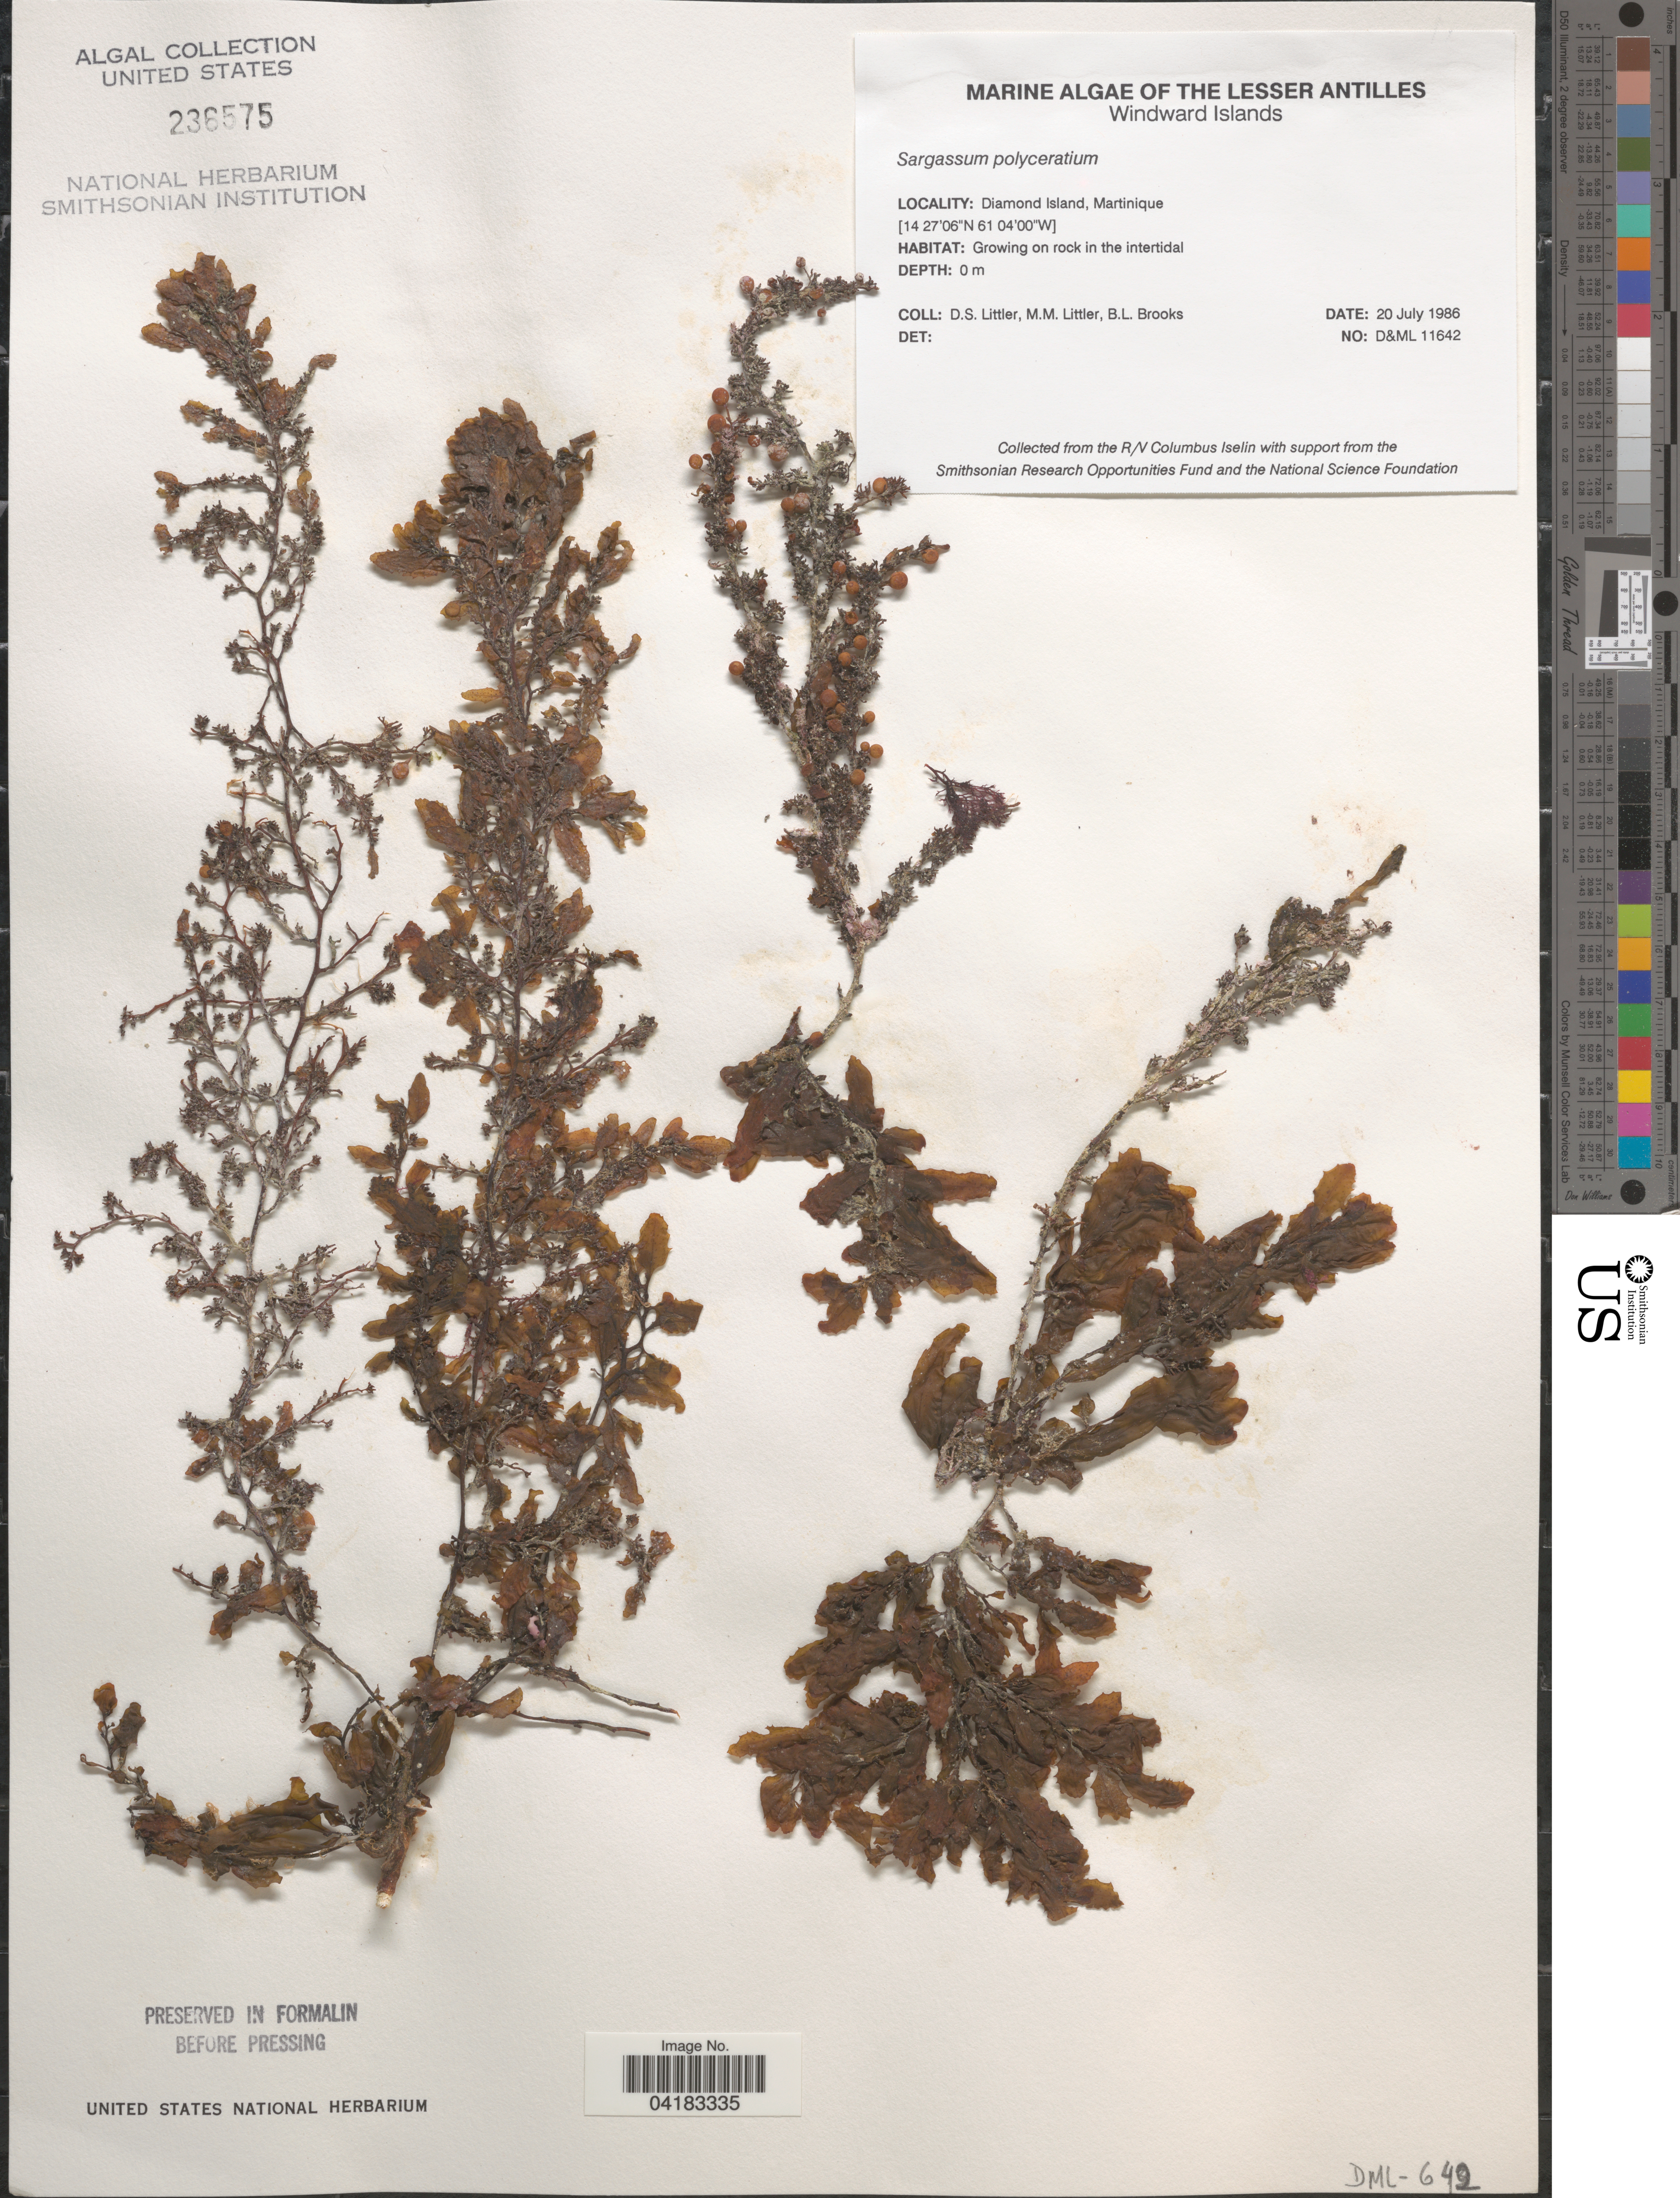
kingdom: Chromista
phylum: Ochrophyta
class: Phaeophyceae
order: Fucales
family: Sargassaceae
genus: Sargassum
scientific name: Sargassum polyceratium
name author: Mont.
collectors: D. S. Littler & B. Brooks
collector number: D&ML11642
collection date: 1986-07-20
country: Martinique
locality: The Lesser Antilles. Windward Islands. Diamond Island, Martinique.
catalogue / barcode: US 236575